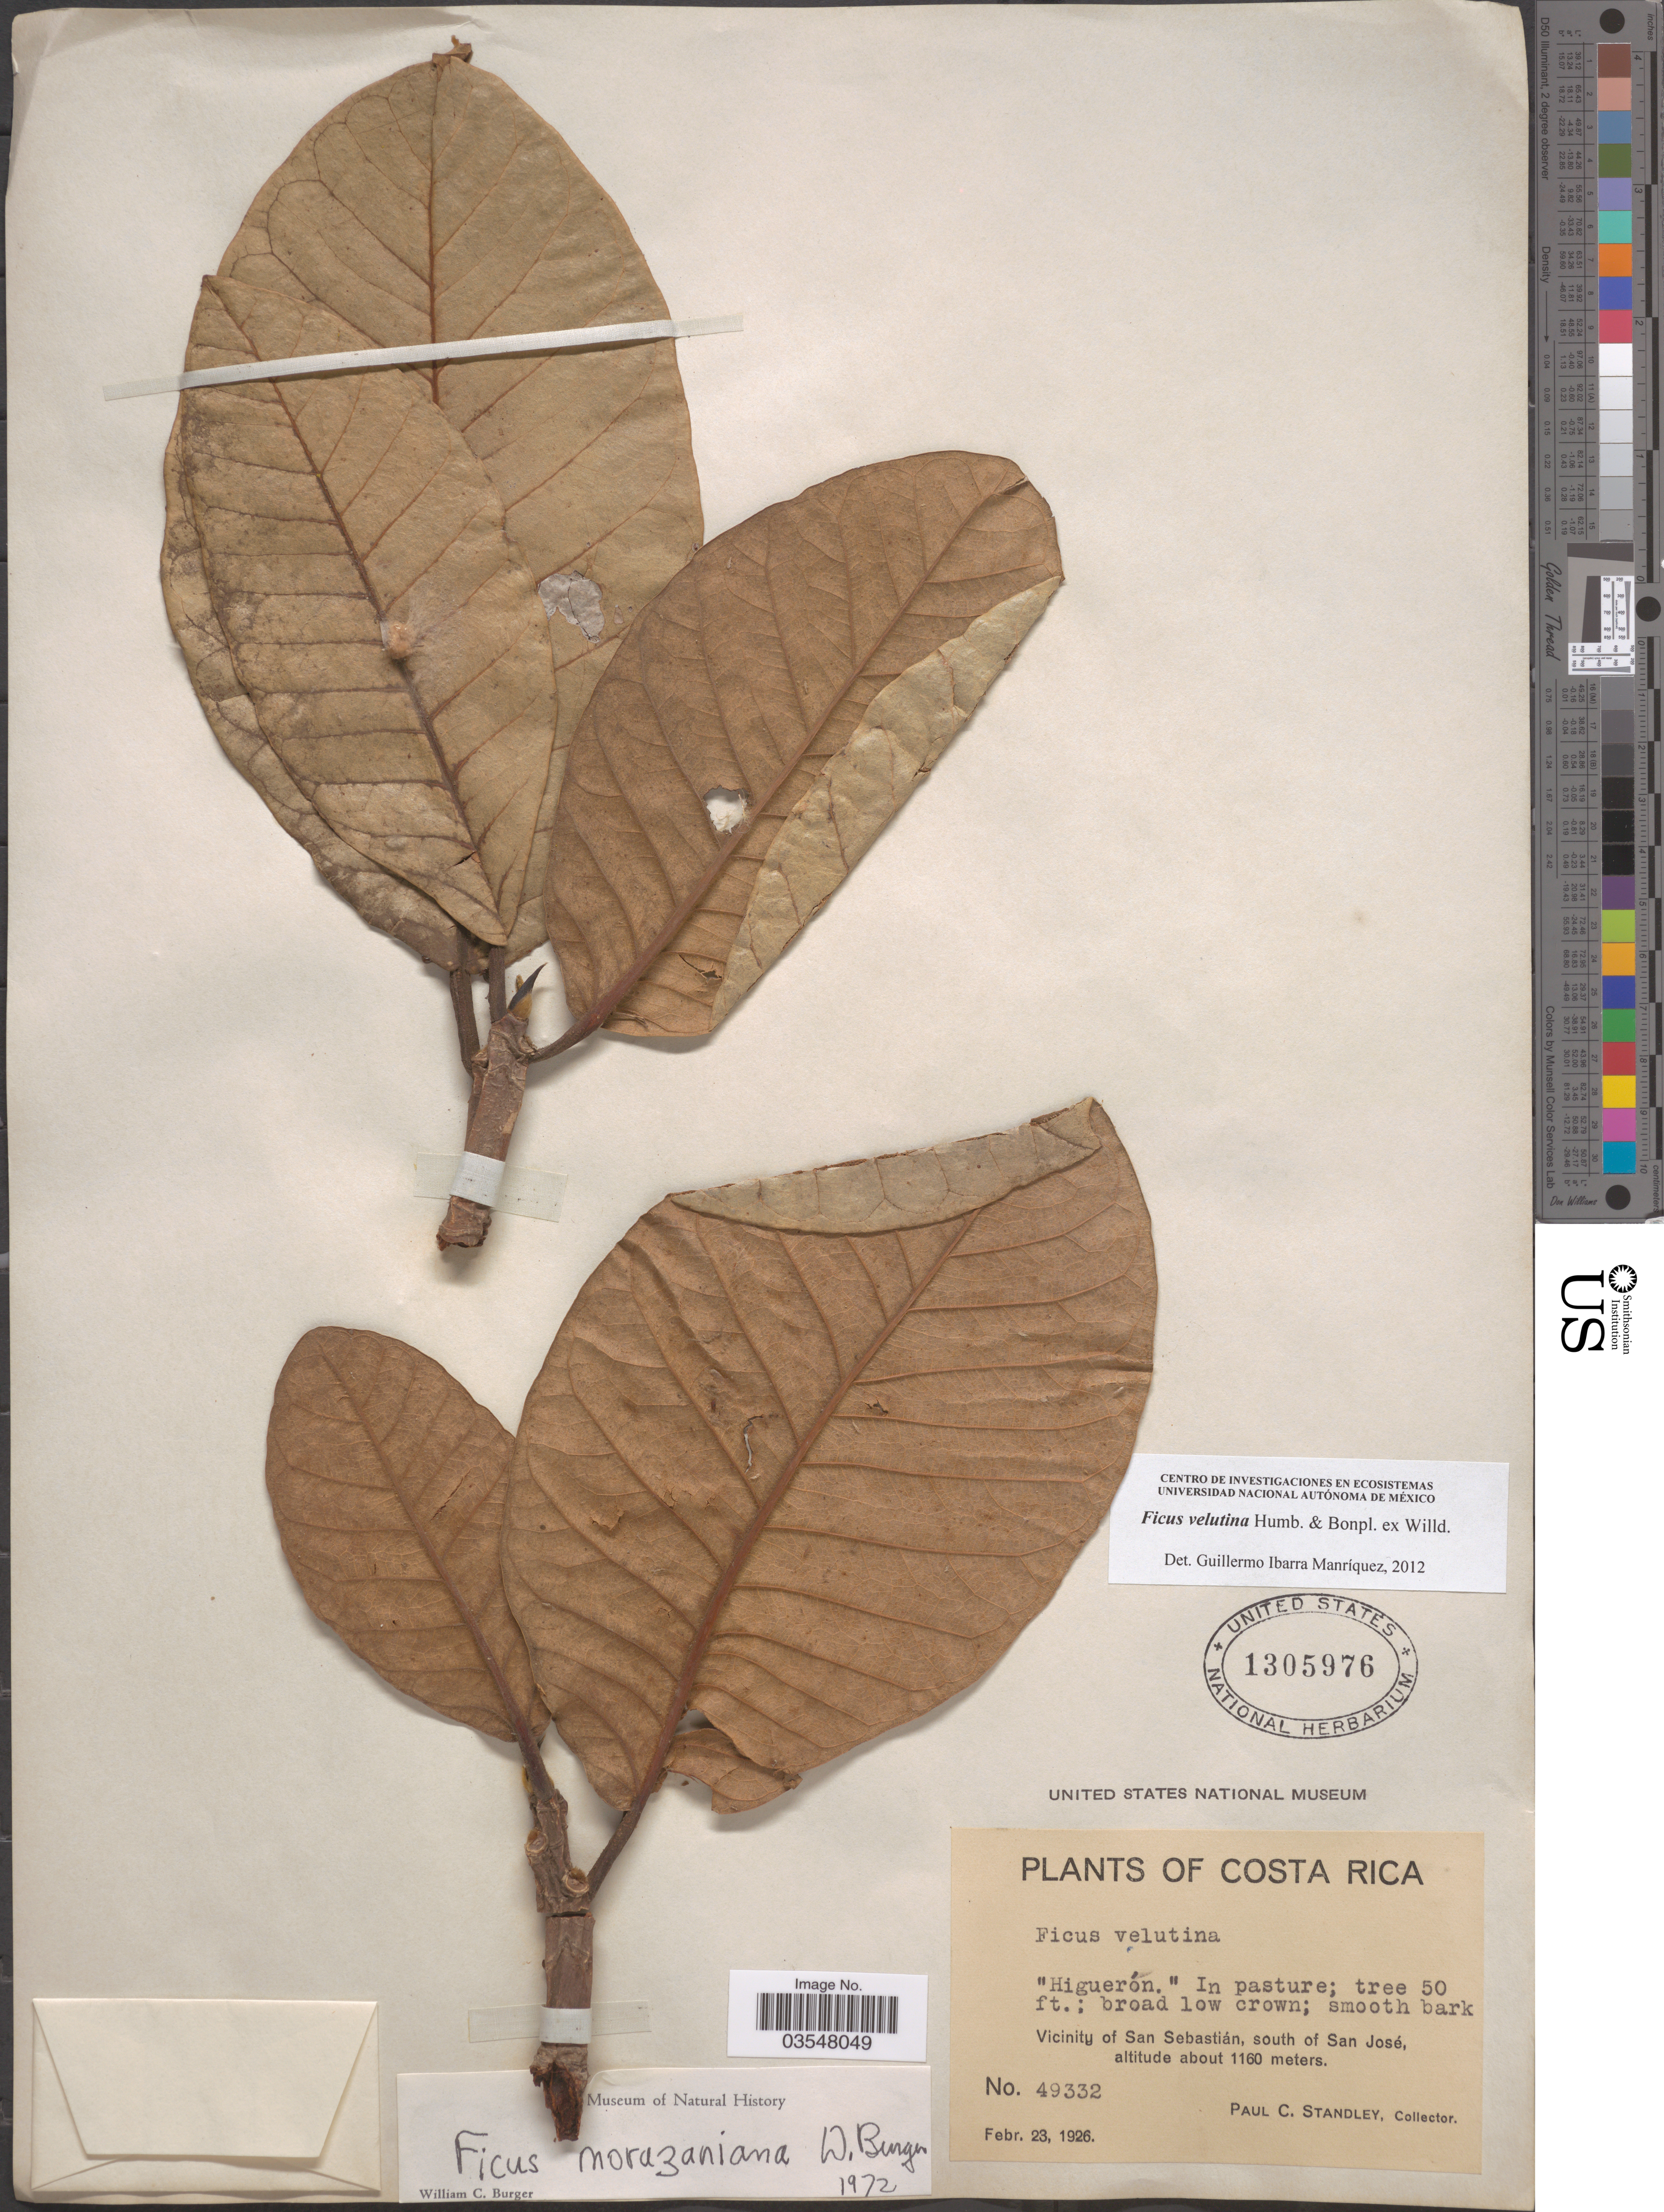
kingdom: Plantae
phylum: Tracheophyta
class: Magnoliopsida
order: Rosales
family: Moraceae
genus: Ficus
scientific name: Ficus velutina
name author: Humb. & Bonpl. ex Willd.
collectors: P. C. Standley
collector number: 49332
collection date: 1926-02-23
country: Costa Rica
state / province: San José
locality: Vicinity of San Sebastián, south of San José.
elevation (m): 1160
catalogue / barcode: US 1305976